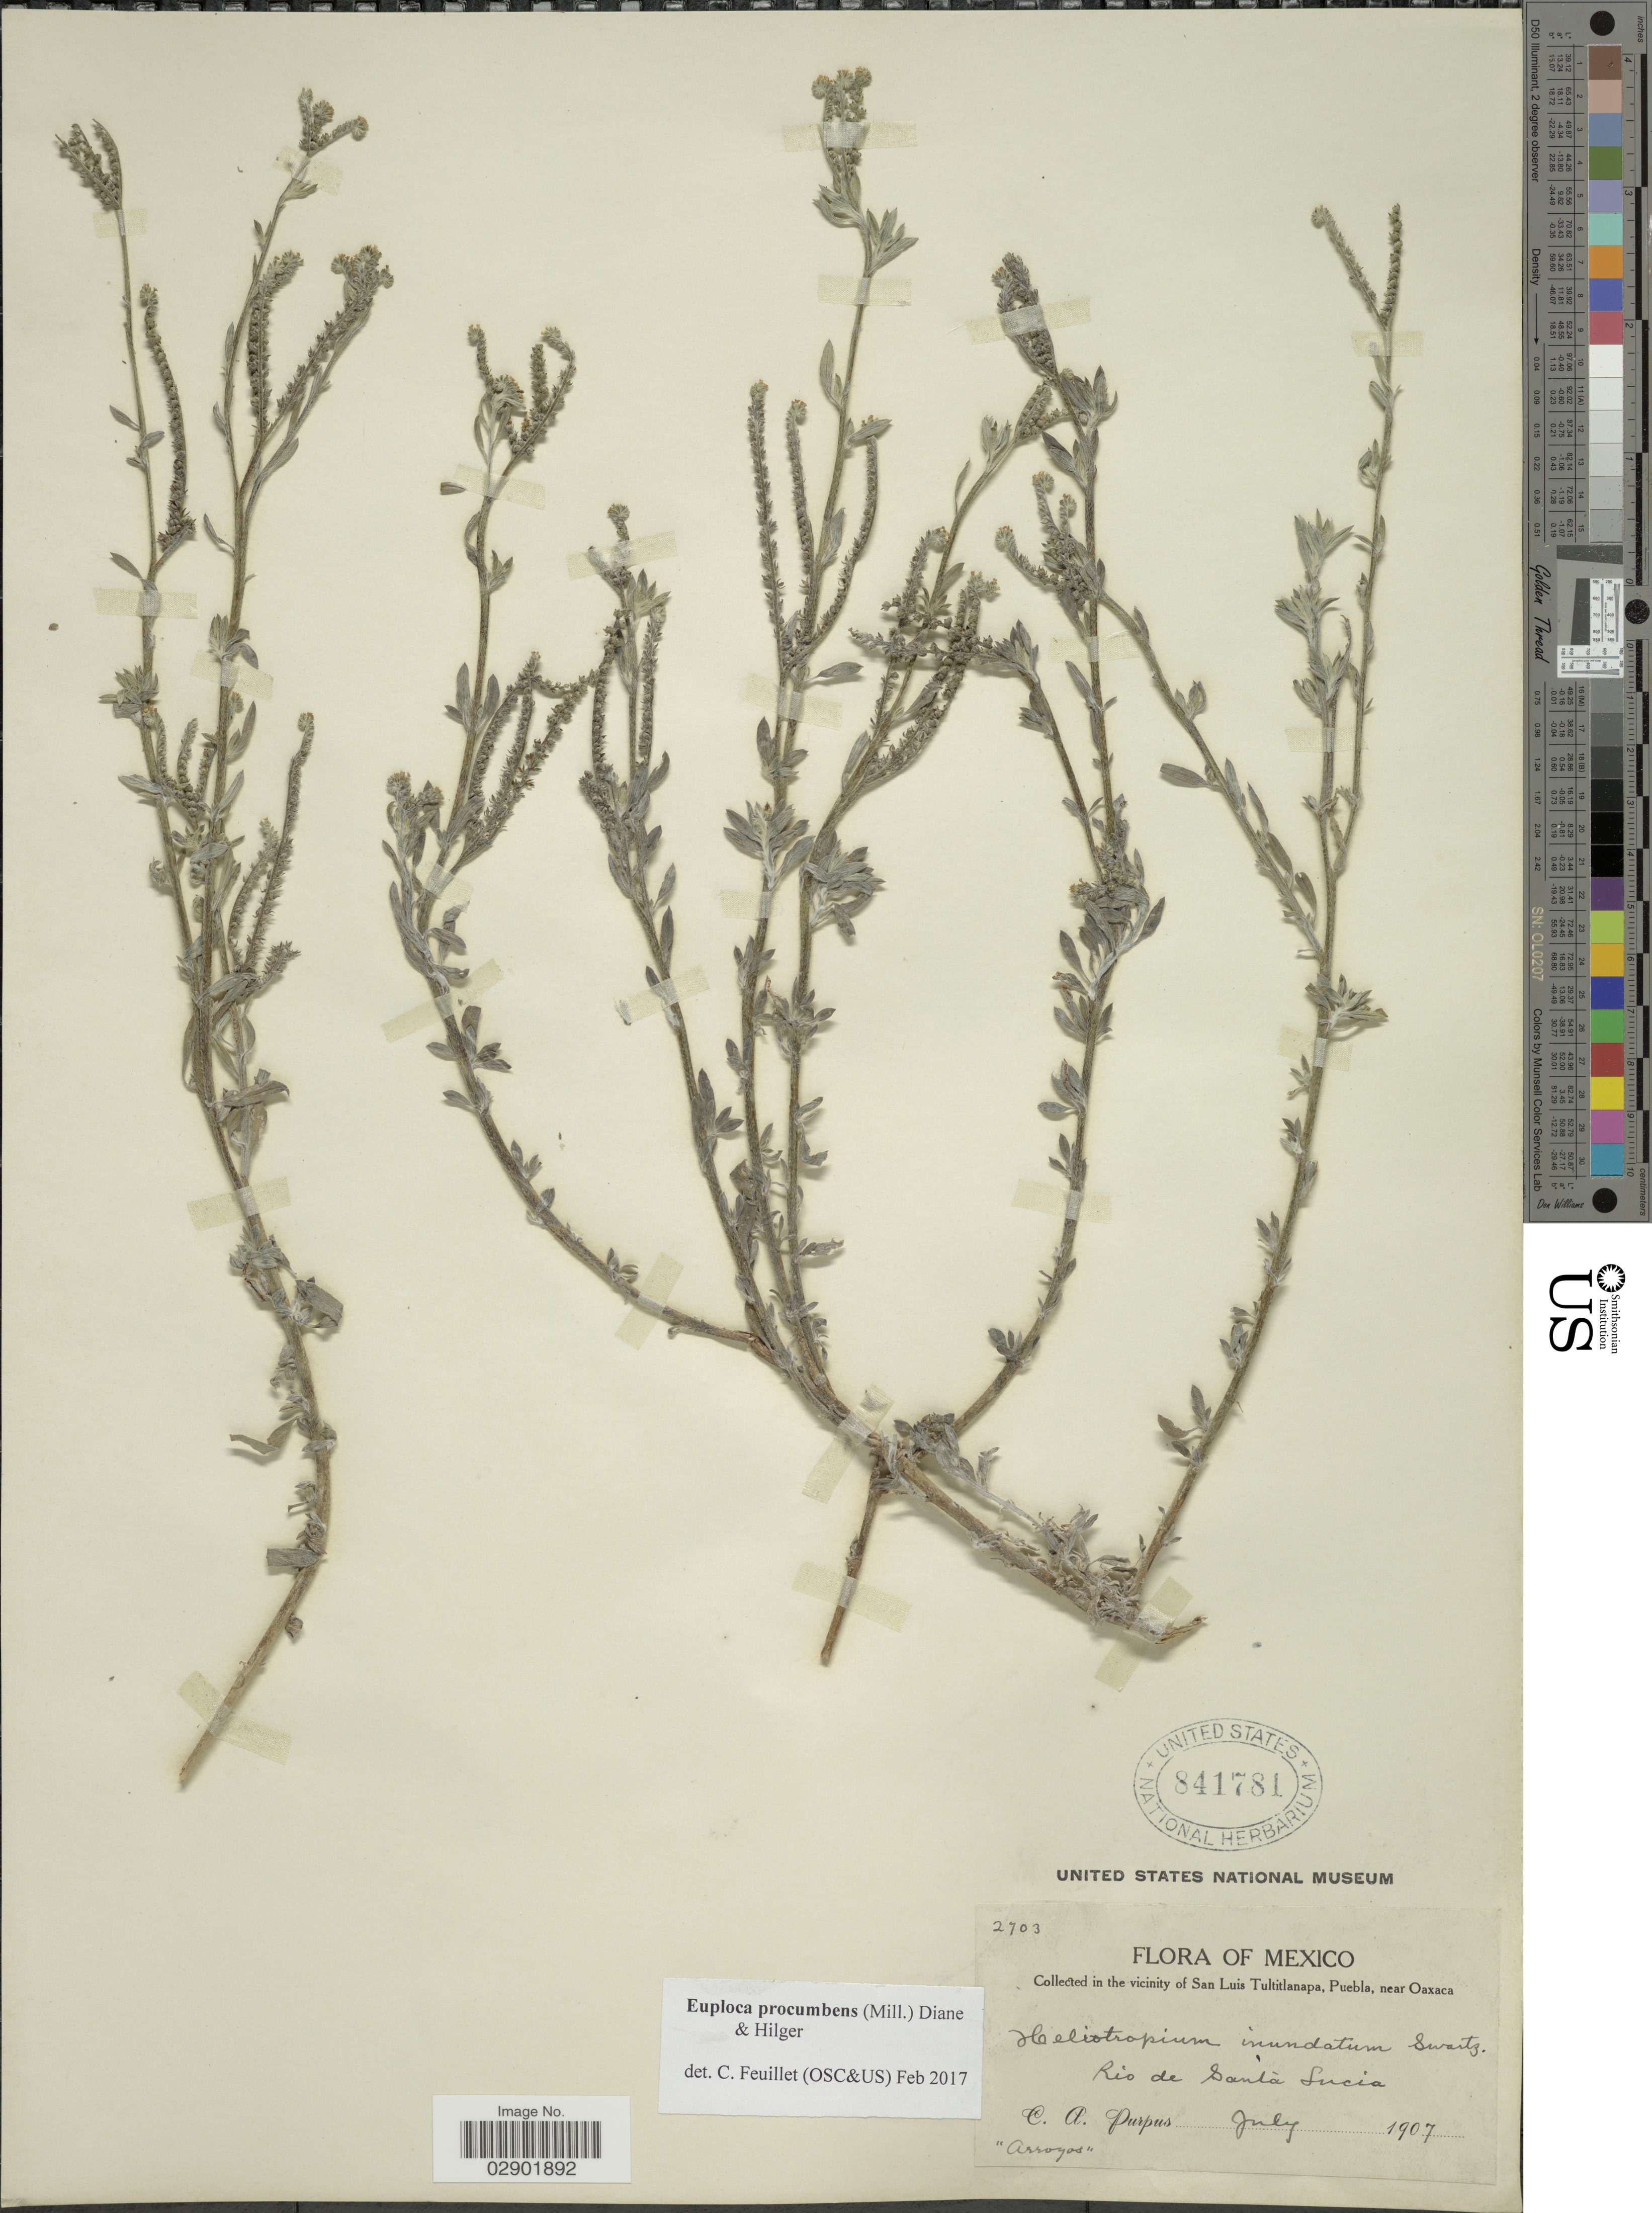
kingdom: Plantae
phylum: Tracheophyta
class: Magnoliopsida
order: Boraginales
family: Heliotropiaceae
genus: Euploca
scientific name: Euploca procumbens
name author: (Mill.) Diane & Hilger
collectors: C. A. Purpus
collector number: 2703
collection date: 1907-07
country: Mexico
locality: Vicinity of San Luis Tultitlanapa, Puebla, near Oaxaca. Rio de Santa Lucia.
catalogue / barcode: US 841781